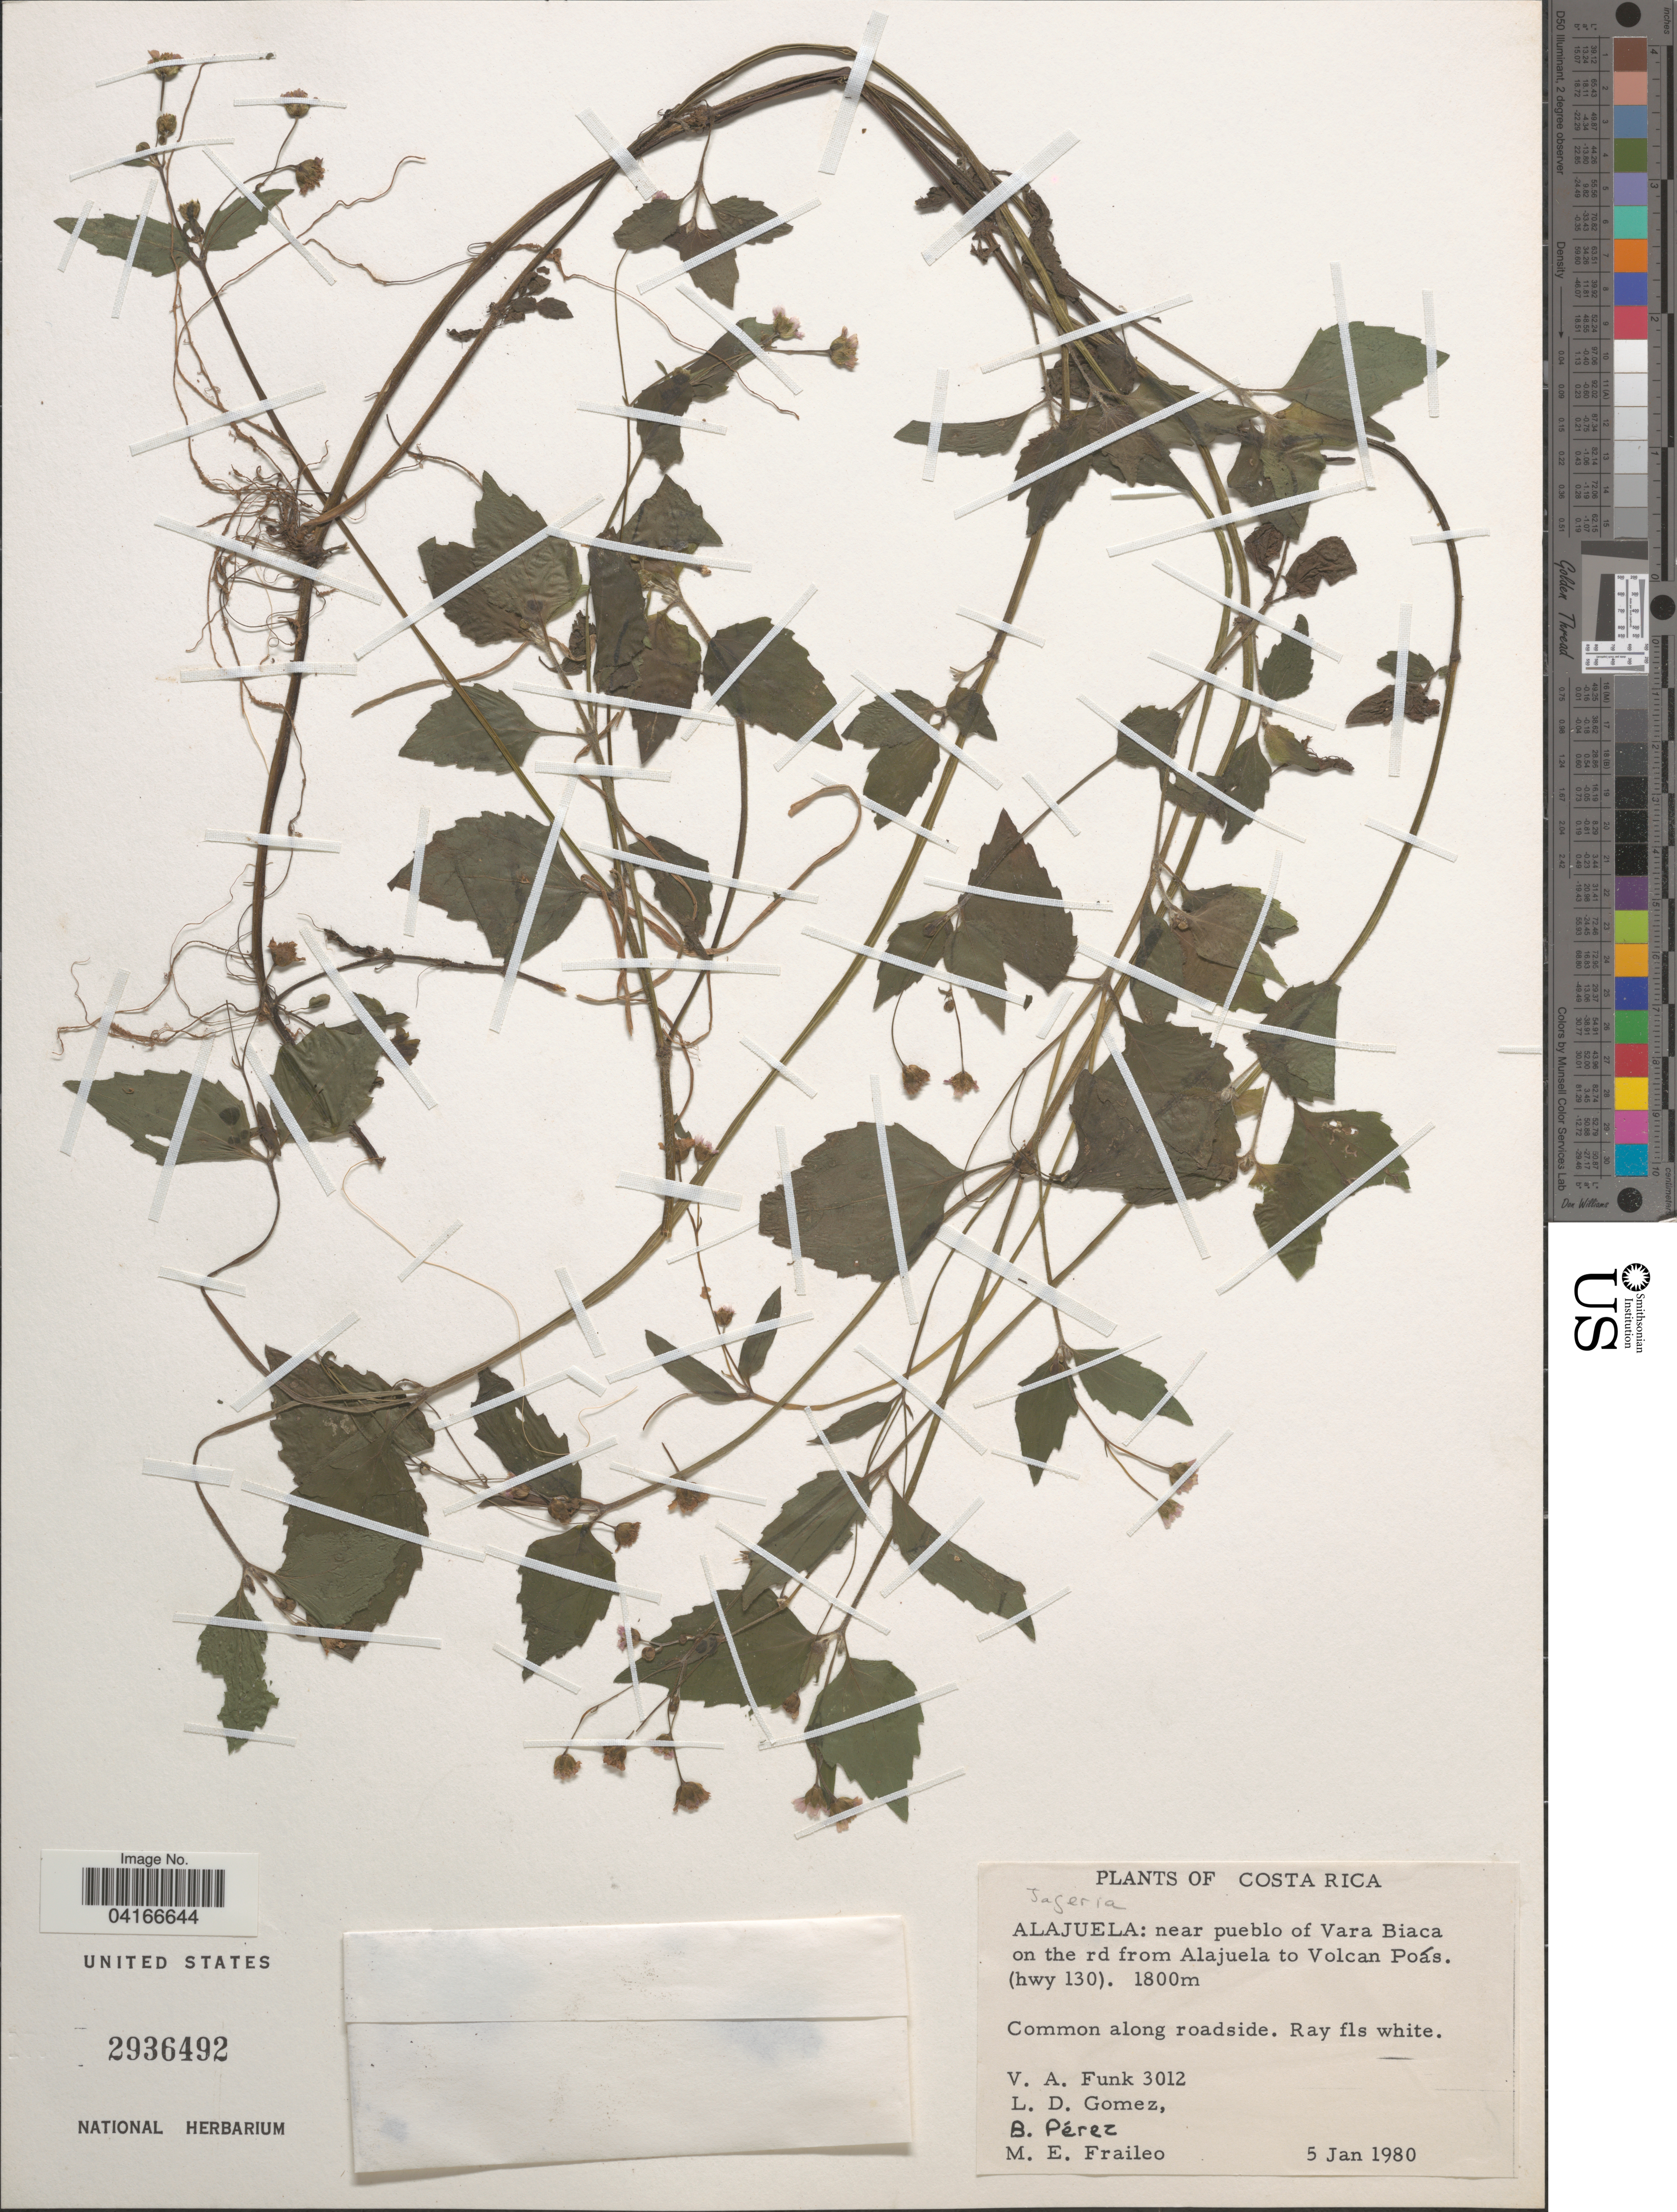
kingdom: Plantae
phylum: Tracheophyta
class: Magnoliopsida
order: Asterales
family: Asteraceae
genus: Tagetes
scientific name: Tagetes sp.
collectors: V. Funk, L. D. Gómez, B. Pérez & M. Fraileo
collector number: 3012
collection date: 1980-01-05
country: Costa Rica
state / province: Alajuela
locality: Near pueblo of Vara Biaca on the rd from Alajuela to Volcan Poás. (hwy 130).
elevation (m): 1800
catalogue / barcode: US 2936492